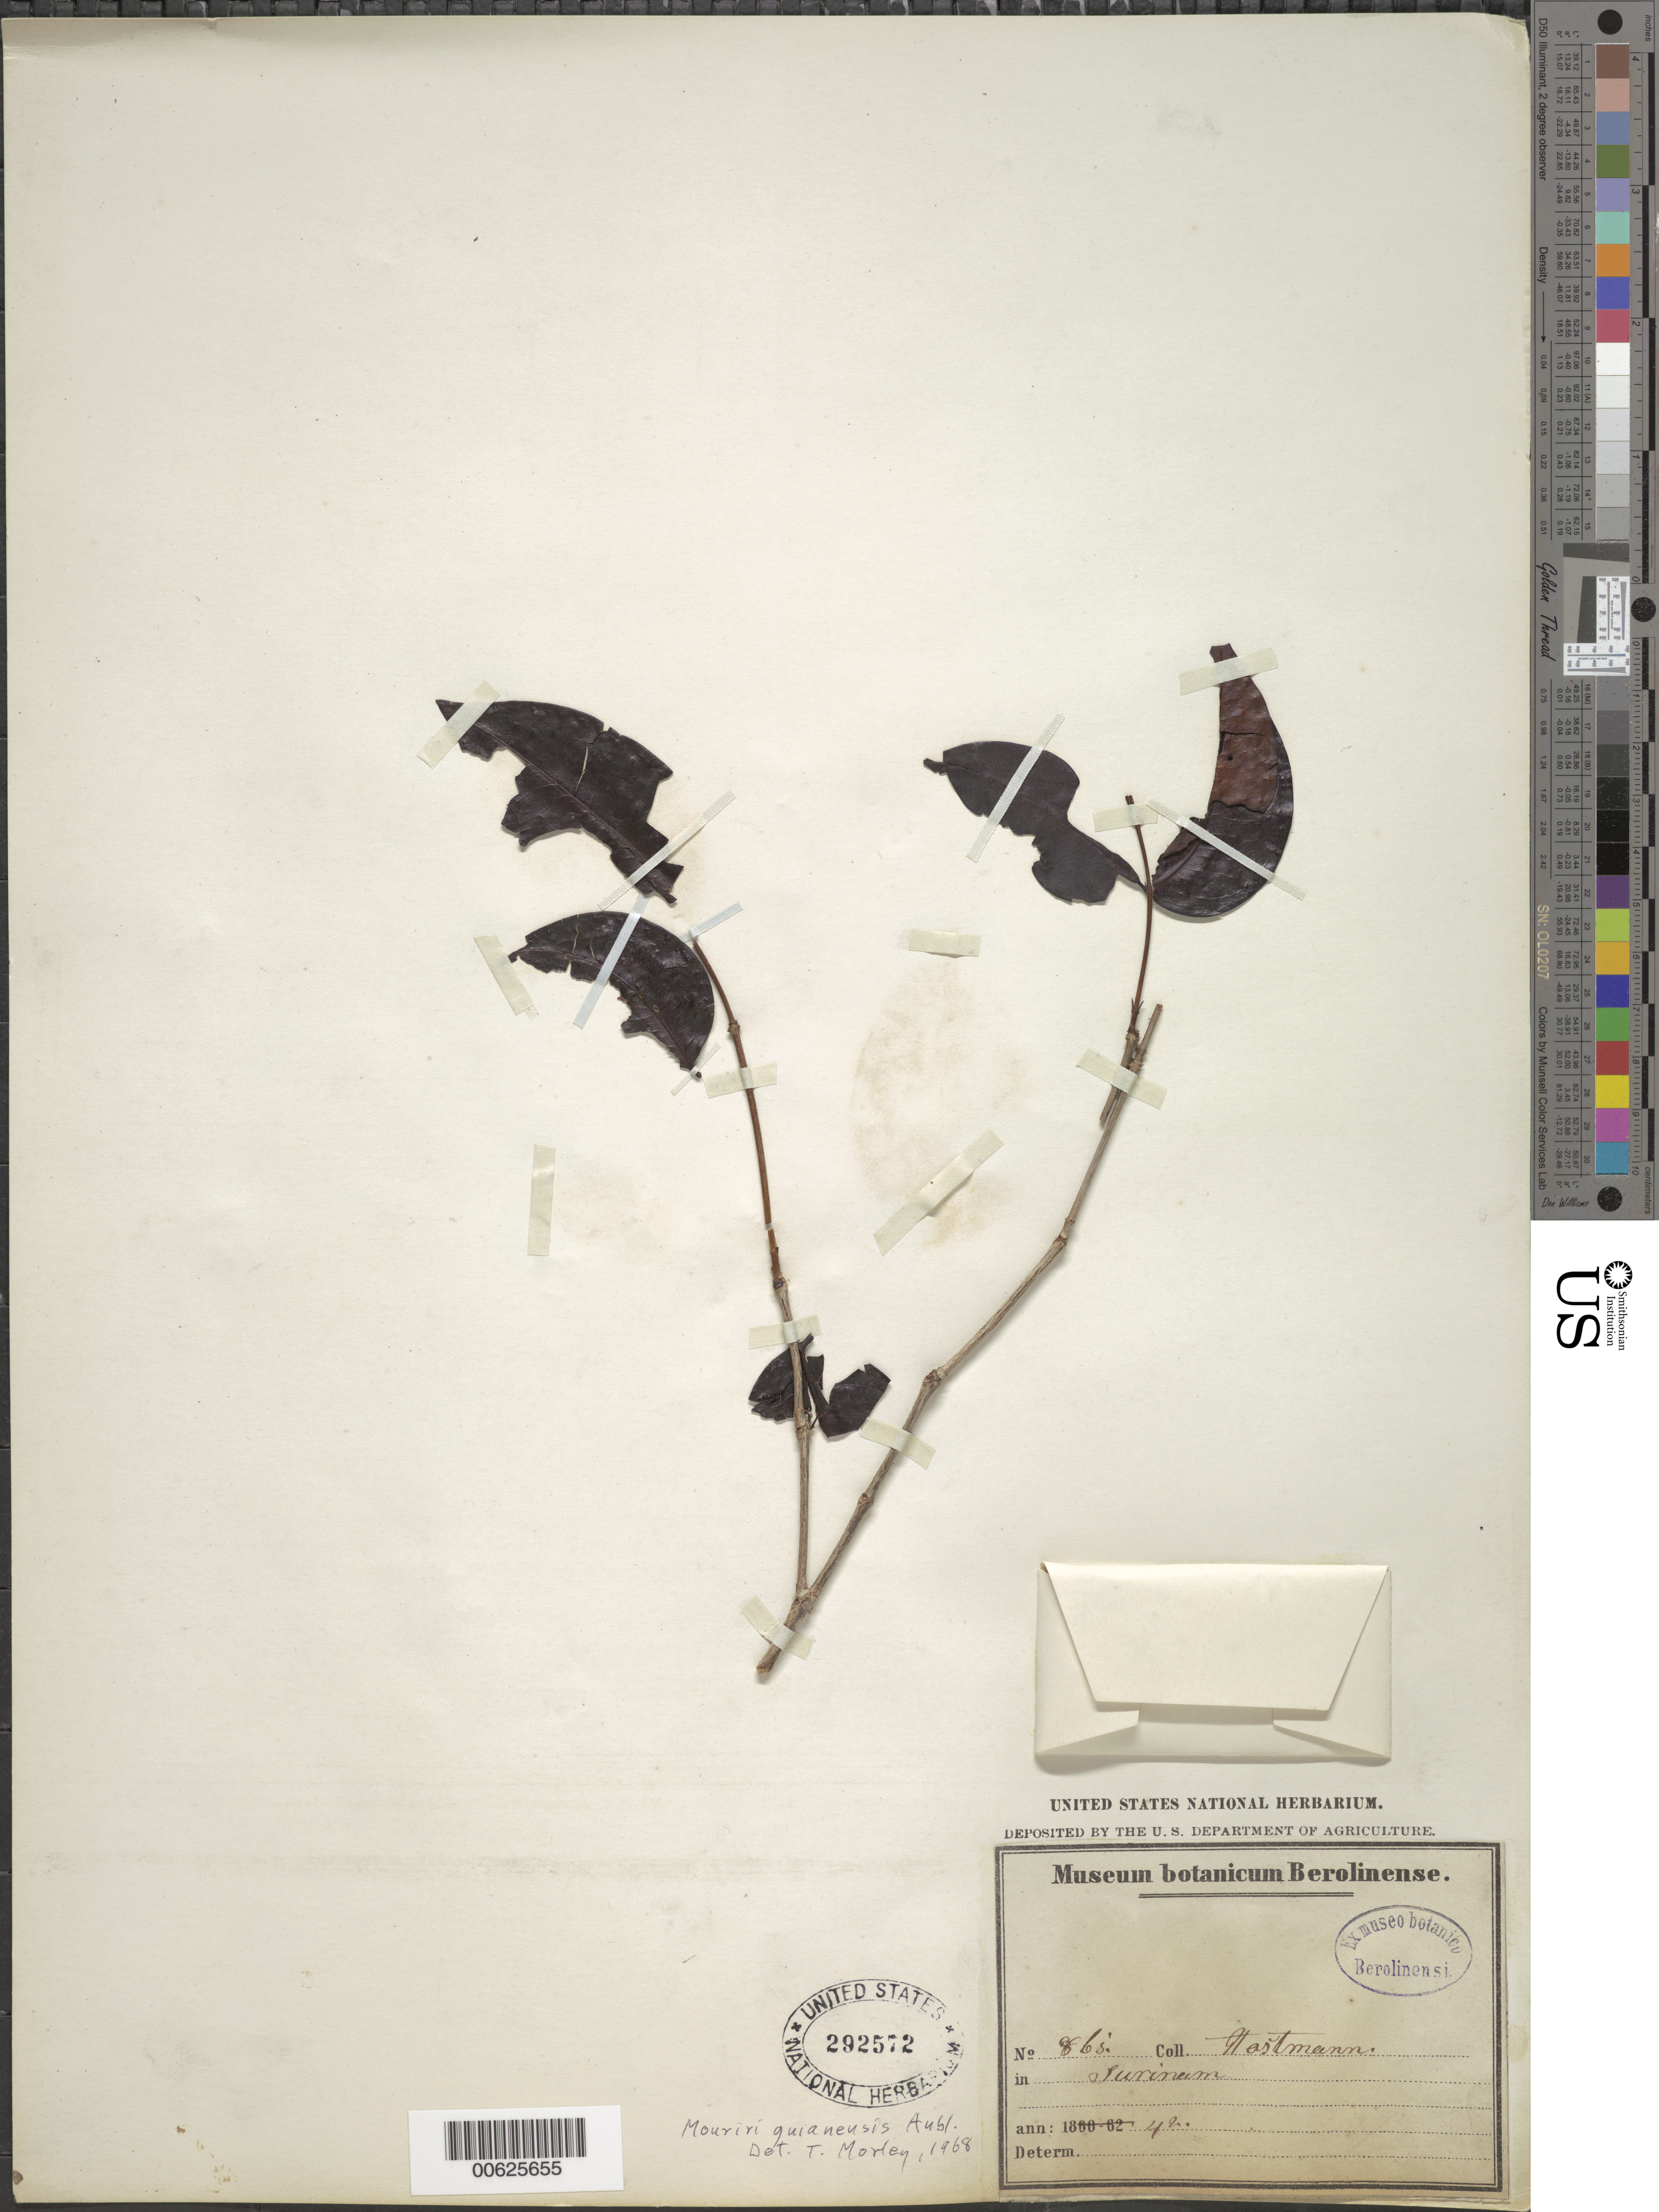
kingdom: Plantae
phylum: Tracheophyta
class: Magnoliopsida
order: Myrtales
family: Melastomataceae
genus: Mouriri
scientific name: Mouriri guianensis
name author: Aubl.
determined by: Morley, T.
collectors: F. Hostmann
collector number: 865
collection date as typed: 1842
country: Suriname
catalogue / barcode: US 292572